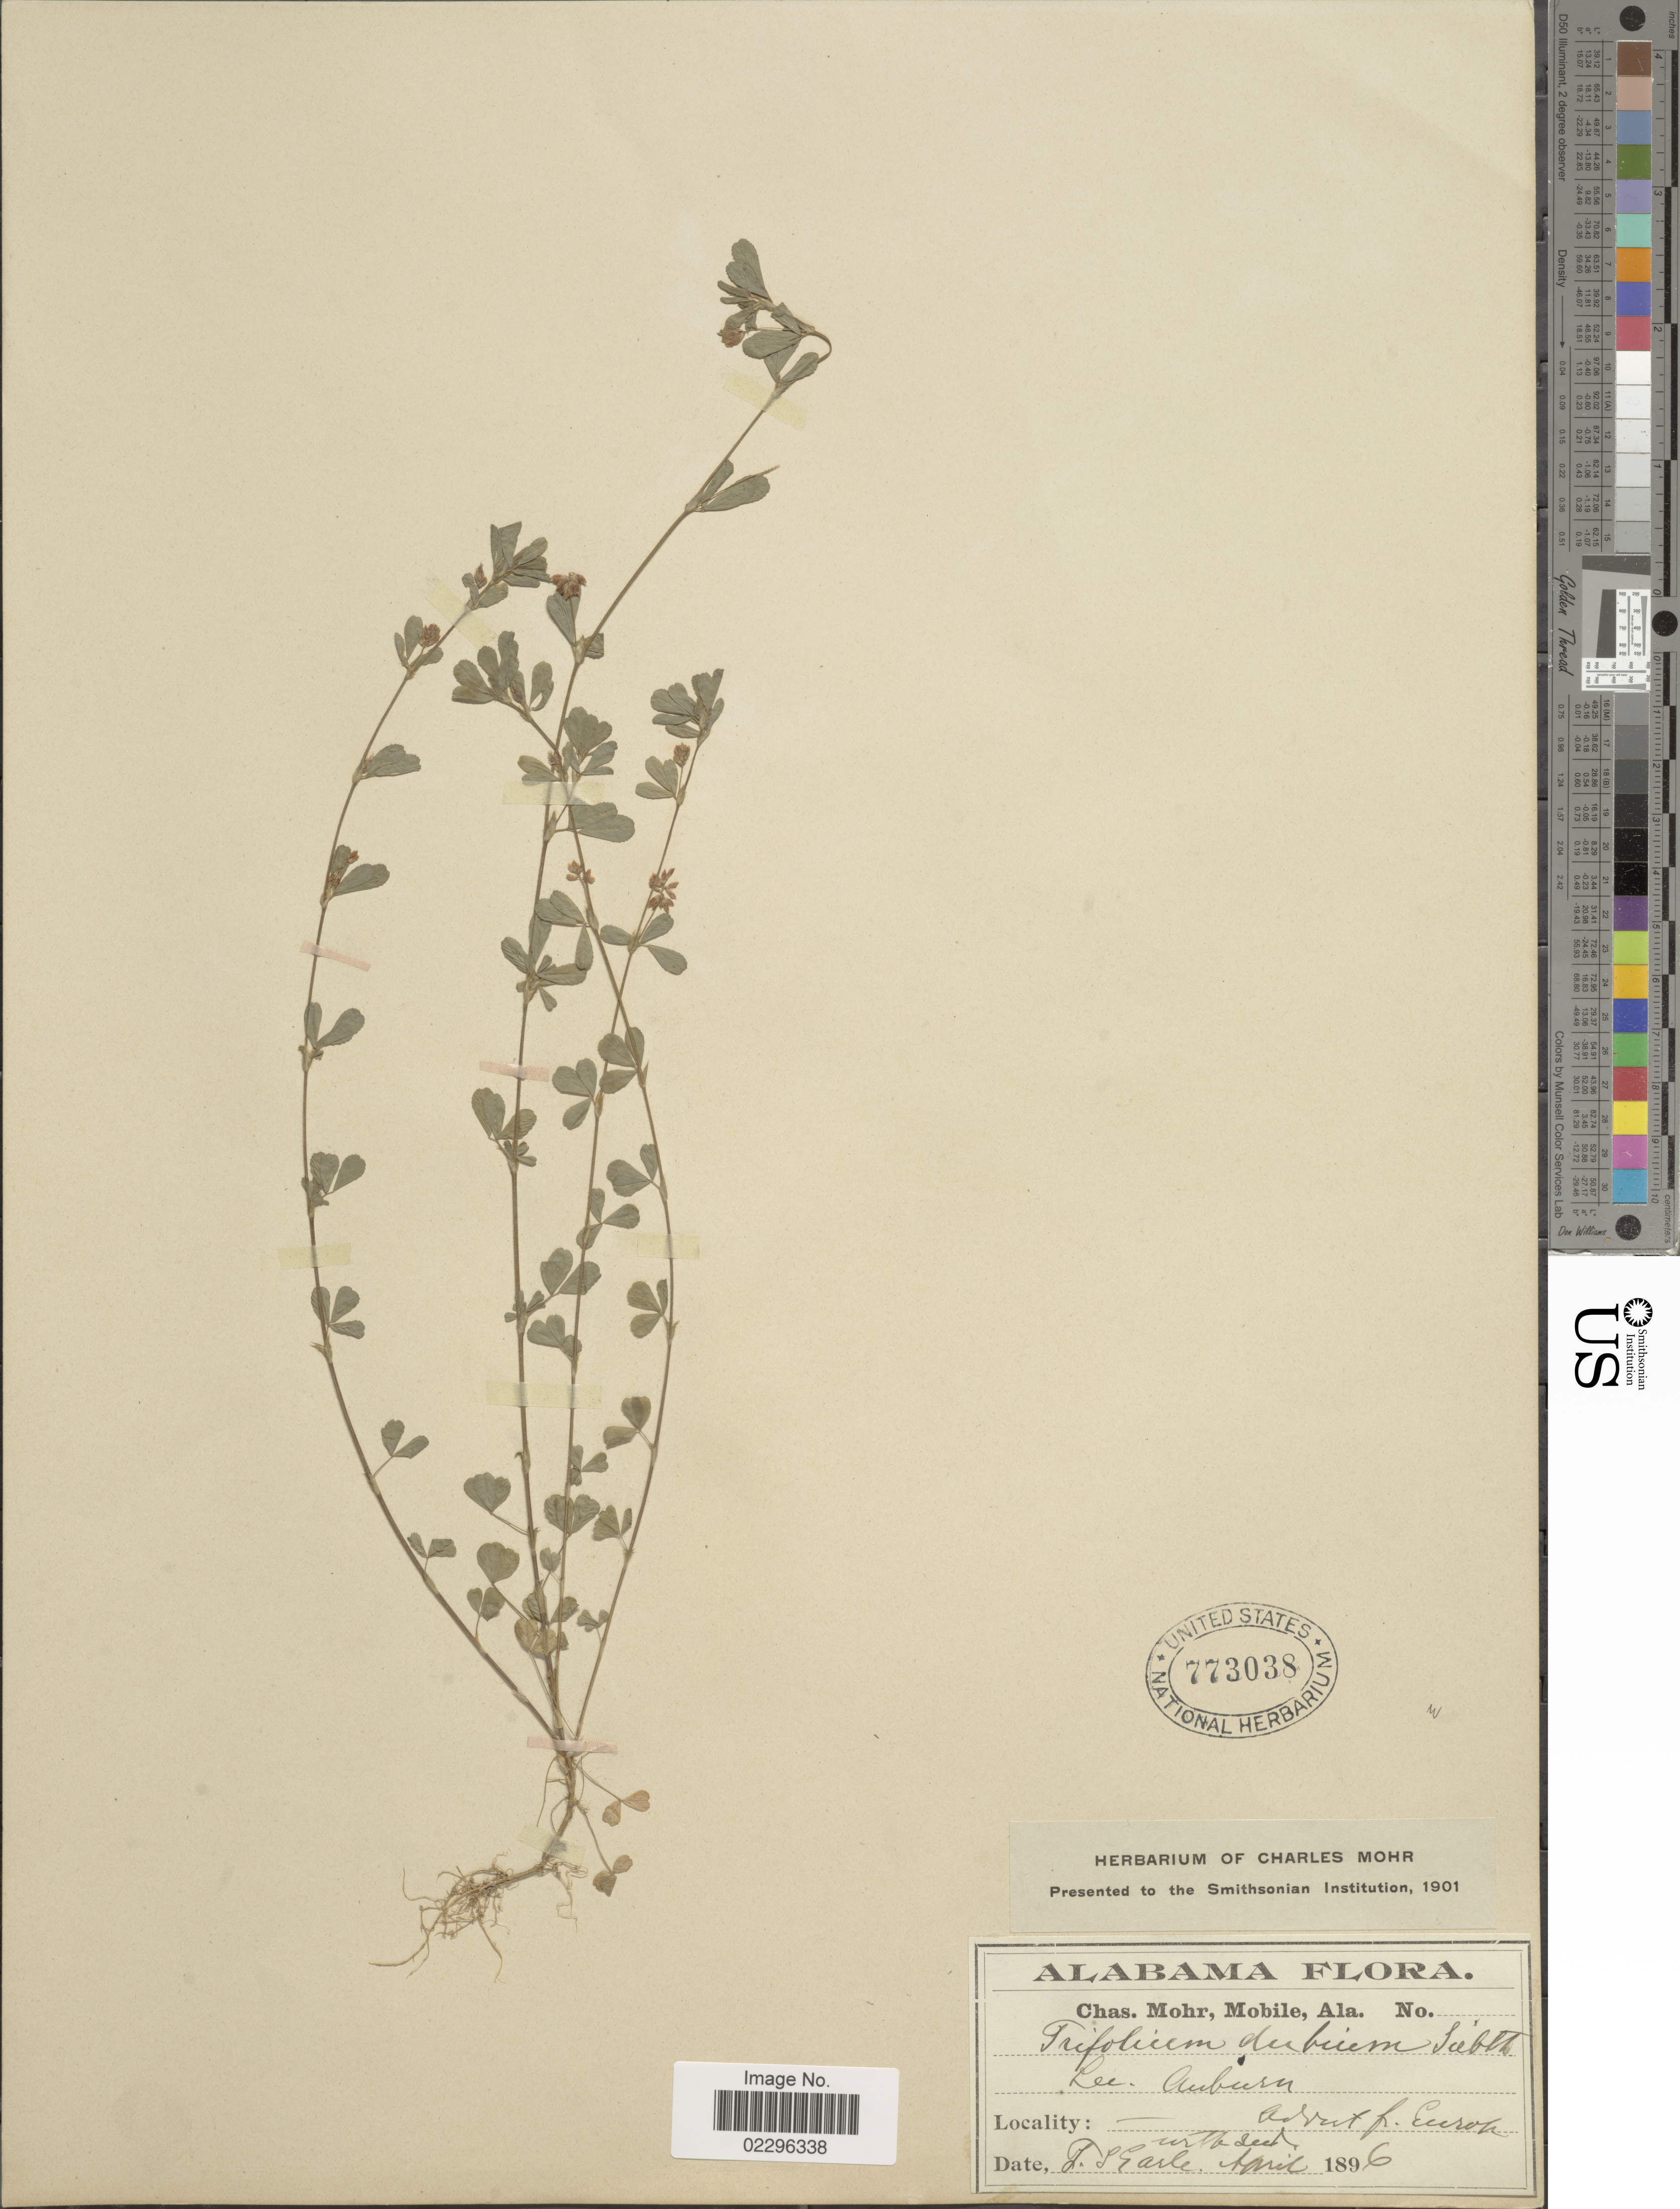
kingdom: Plantae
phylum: Tracheophyta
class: Magnoliopsida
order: Fabales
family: Fabaceae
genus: Trifolium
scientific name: Trifolium dubium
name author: Sibth.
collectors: F. Garle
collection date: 1896-04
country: United States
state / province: Alabama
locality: Lee. Auburn.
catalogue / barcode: US 773038